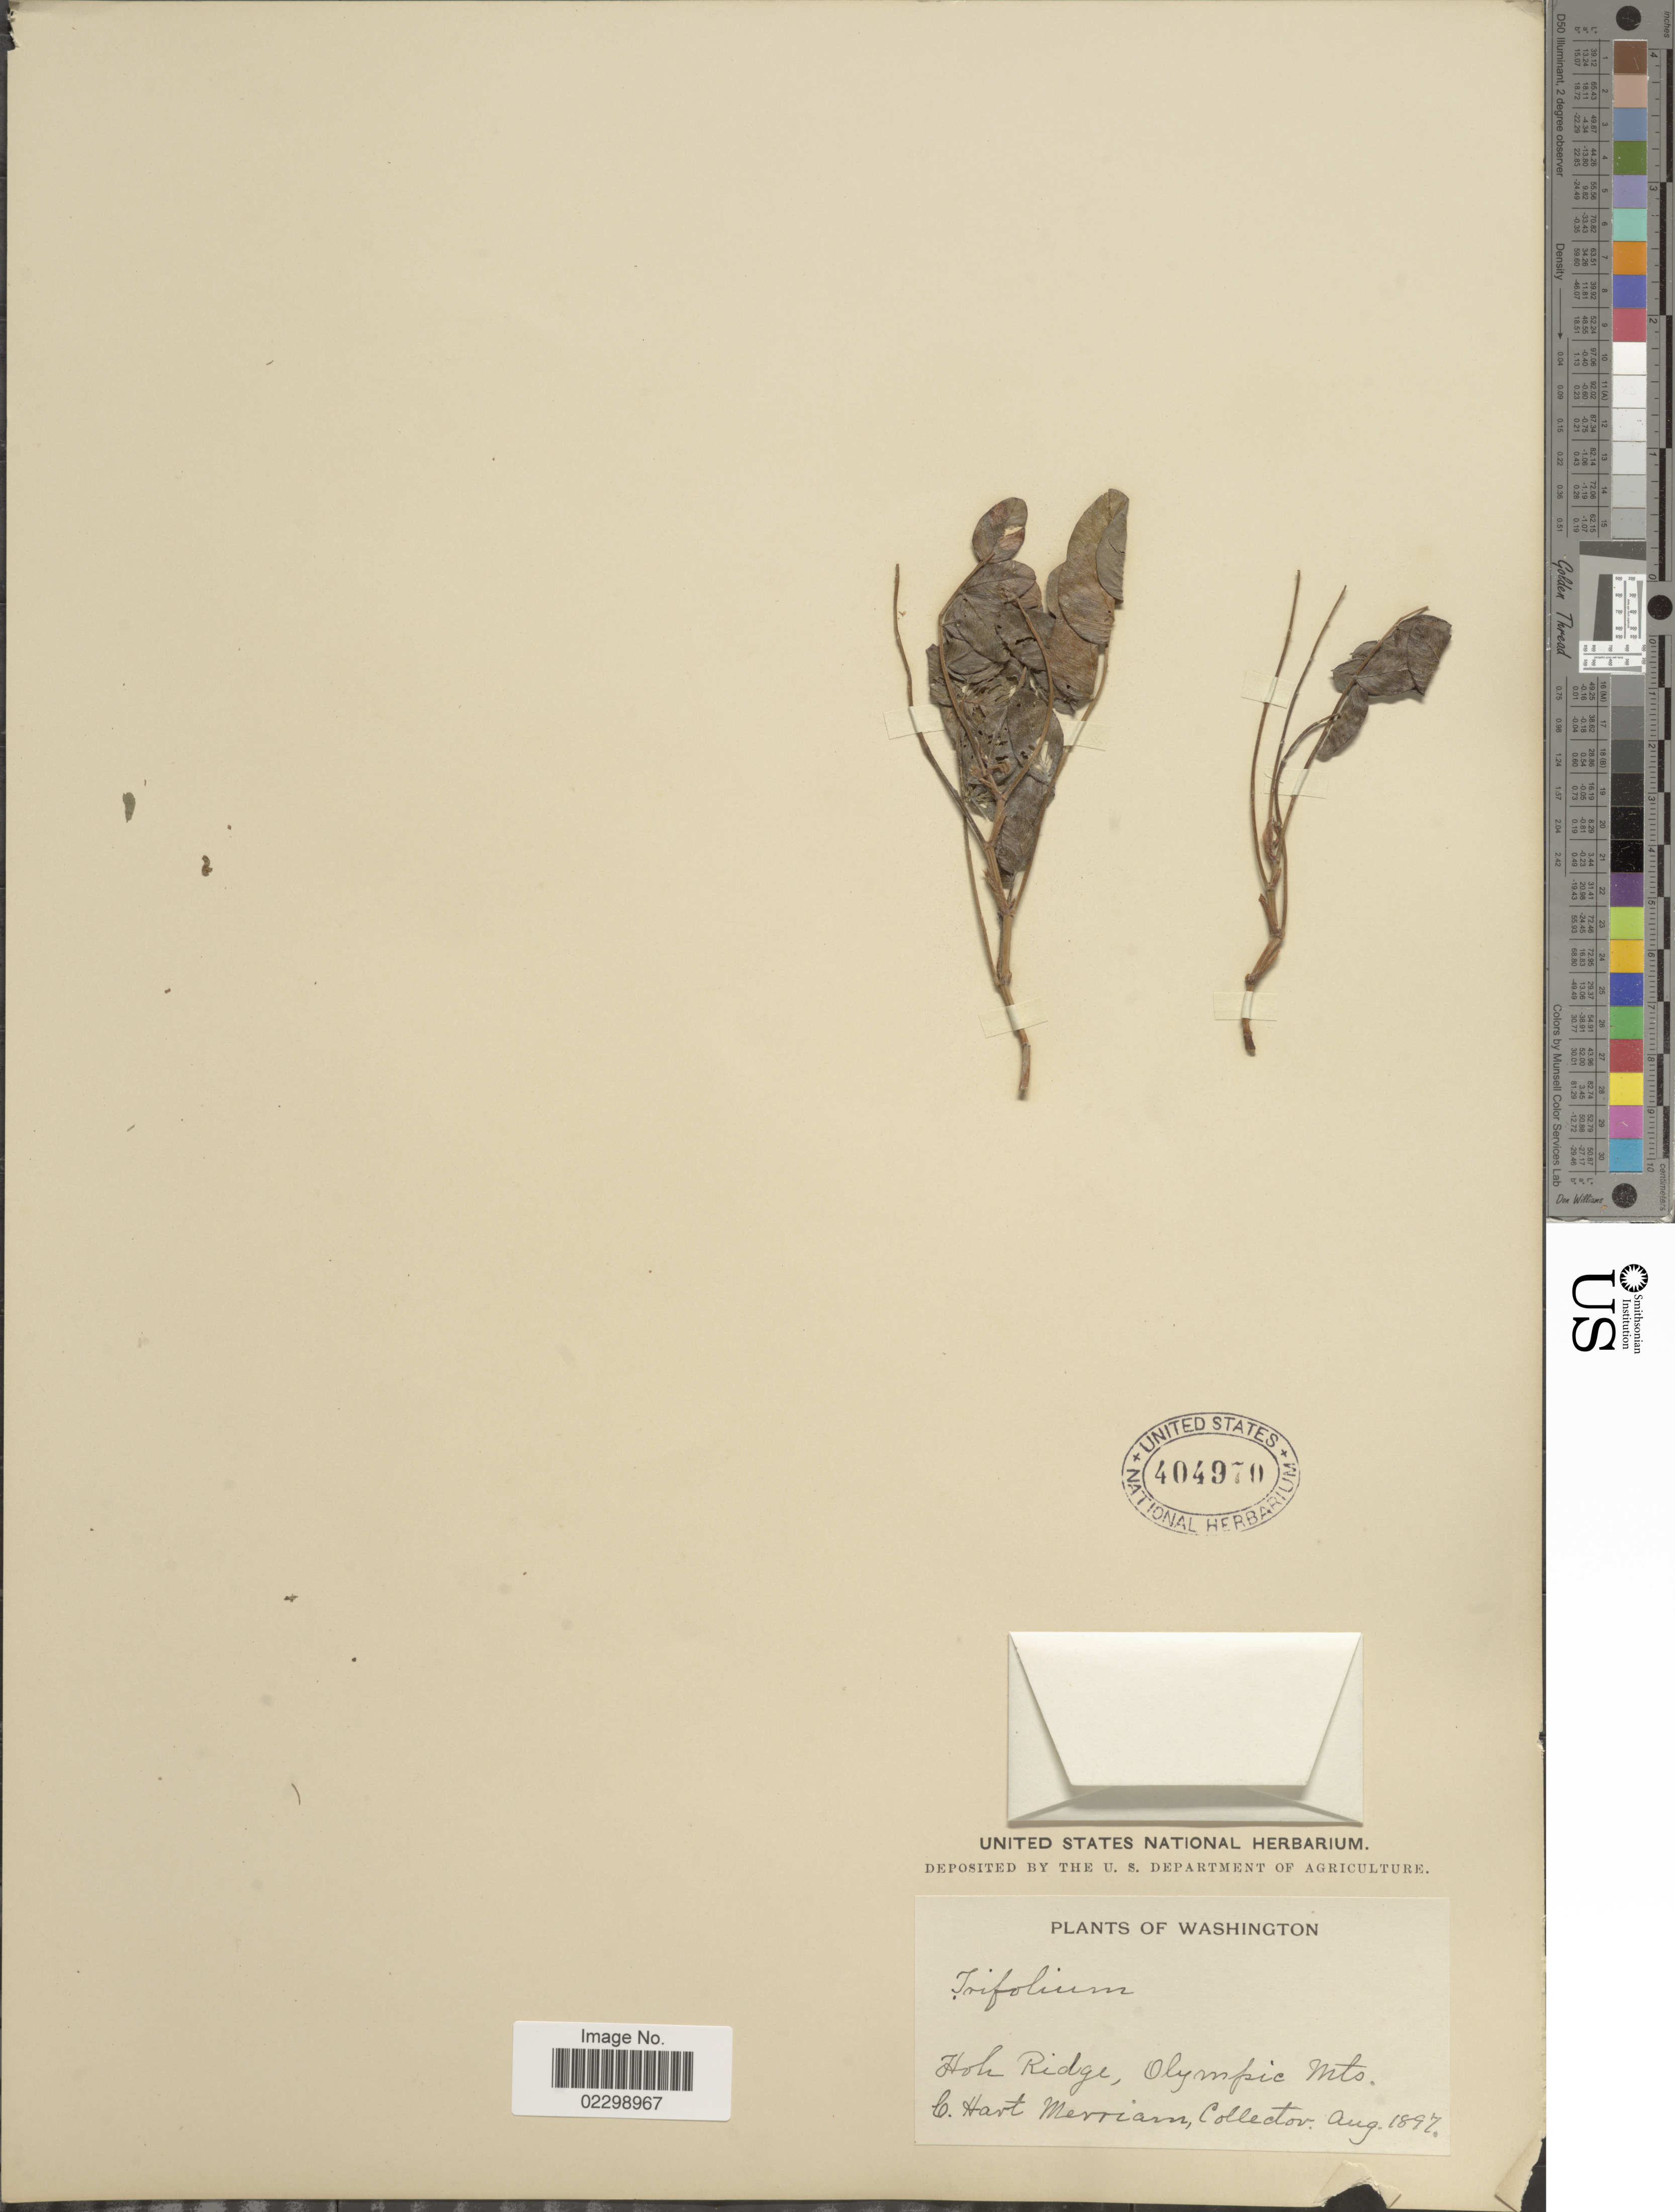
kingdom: Plantae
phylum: Tracheophyta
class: Magnoliopsida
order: Fabales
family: Fabaceae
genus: Trifolium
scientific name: Trifolium strictum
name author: L.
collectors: C. Hart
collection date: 1897-08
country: United States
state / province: Washington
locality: Hoh Ridge, Olympic Mts.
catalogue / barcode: US 404970